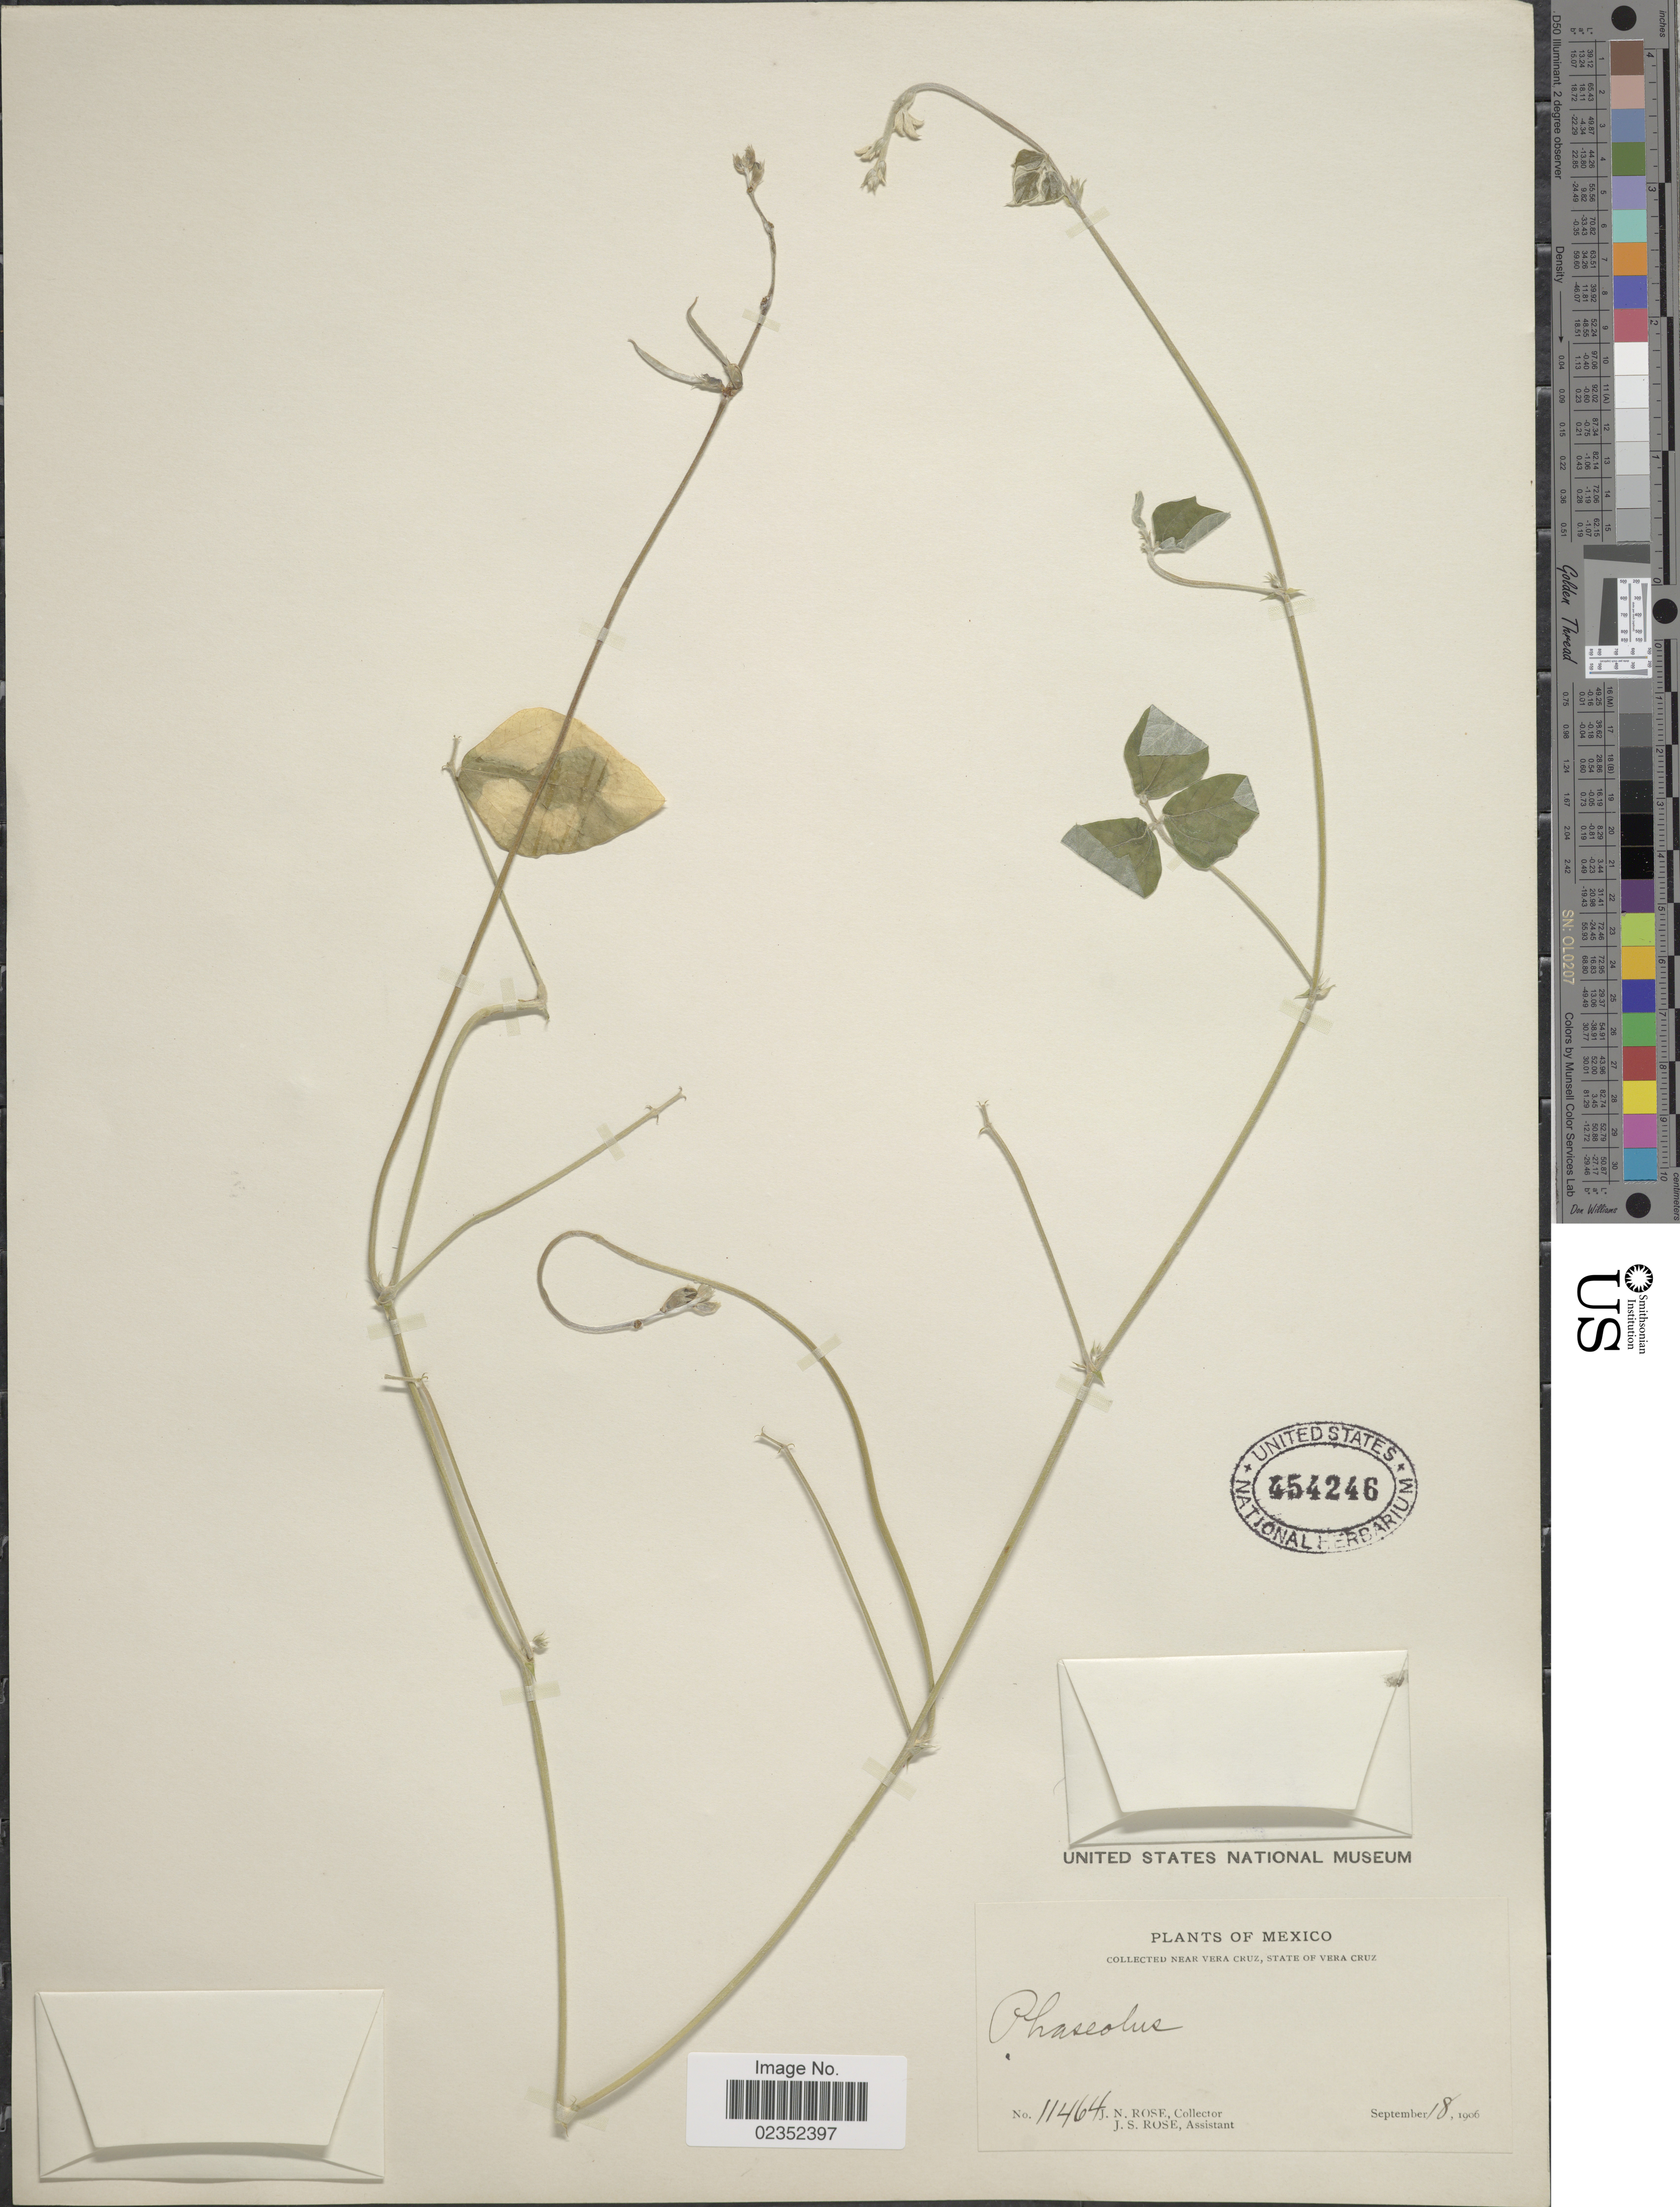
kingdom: Plantae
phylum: Tracheophyta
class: Magnoliopsida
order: Fabales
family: Fabaceae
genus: Macroptilium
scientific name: Macroptilium atropurpureum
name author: (DC.) Urb.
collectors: J. N. Rose & J. S. Rose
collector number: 11464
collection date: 1906-09-18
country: Mexico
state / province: Veracruz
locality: Near Vera Cruz, State of Vera Cruz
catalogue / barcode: US 454246